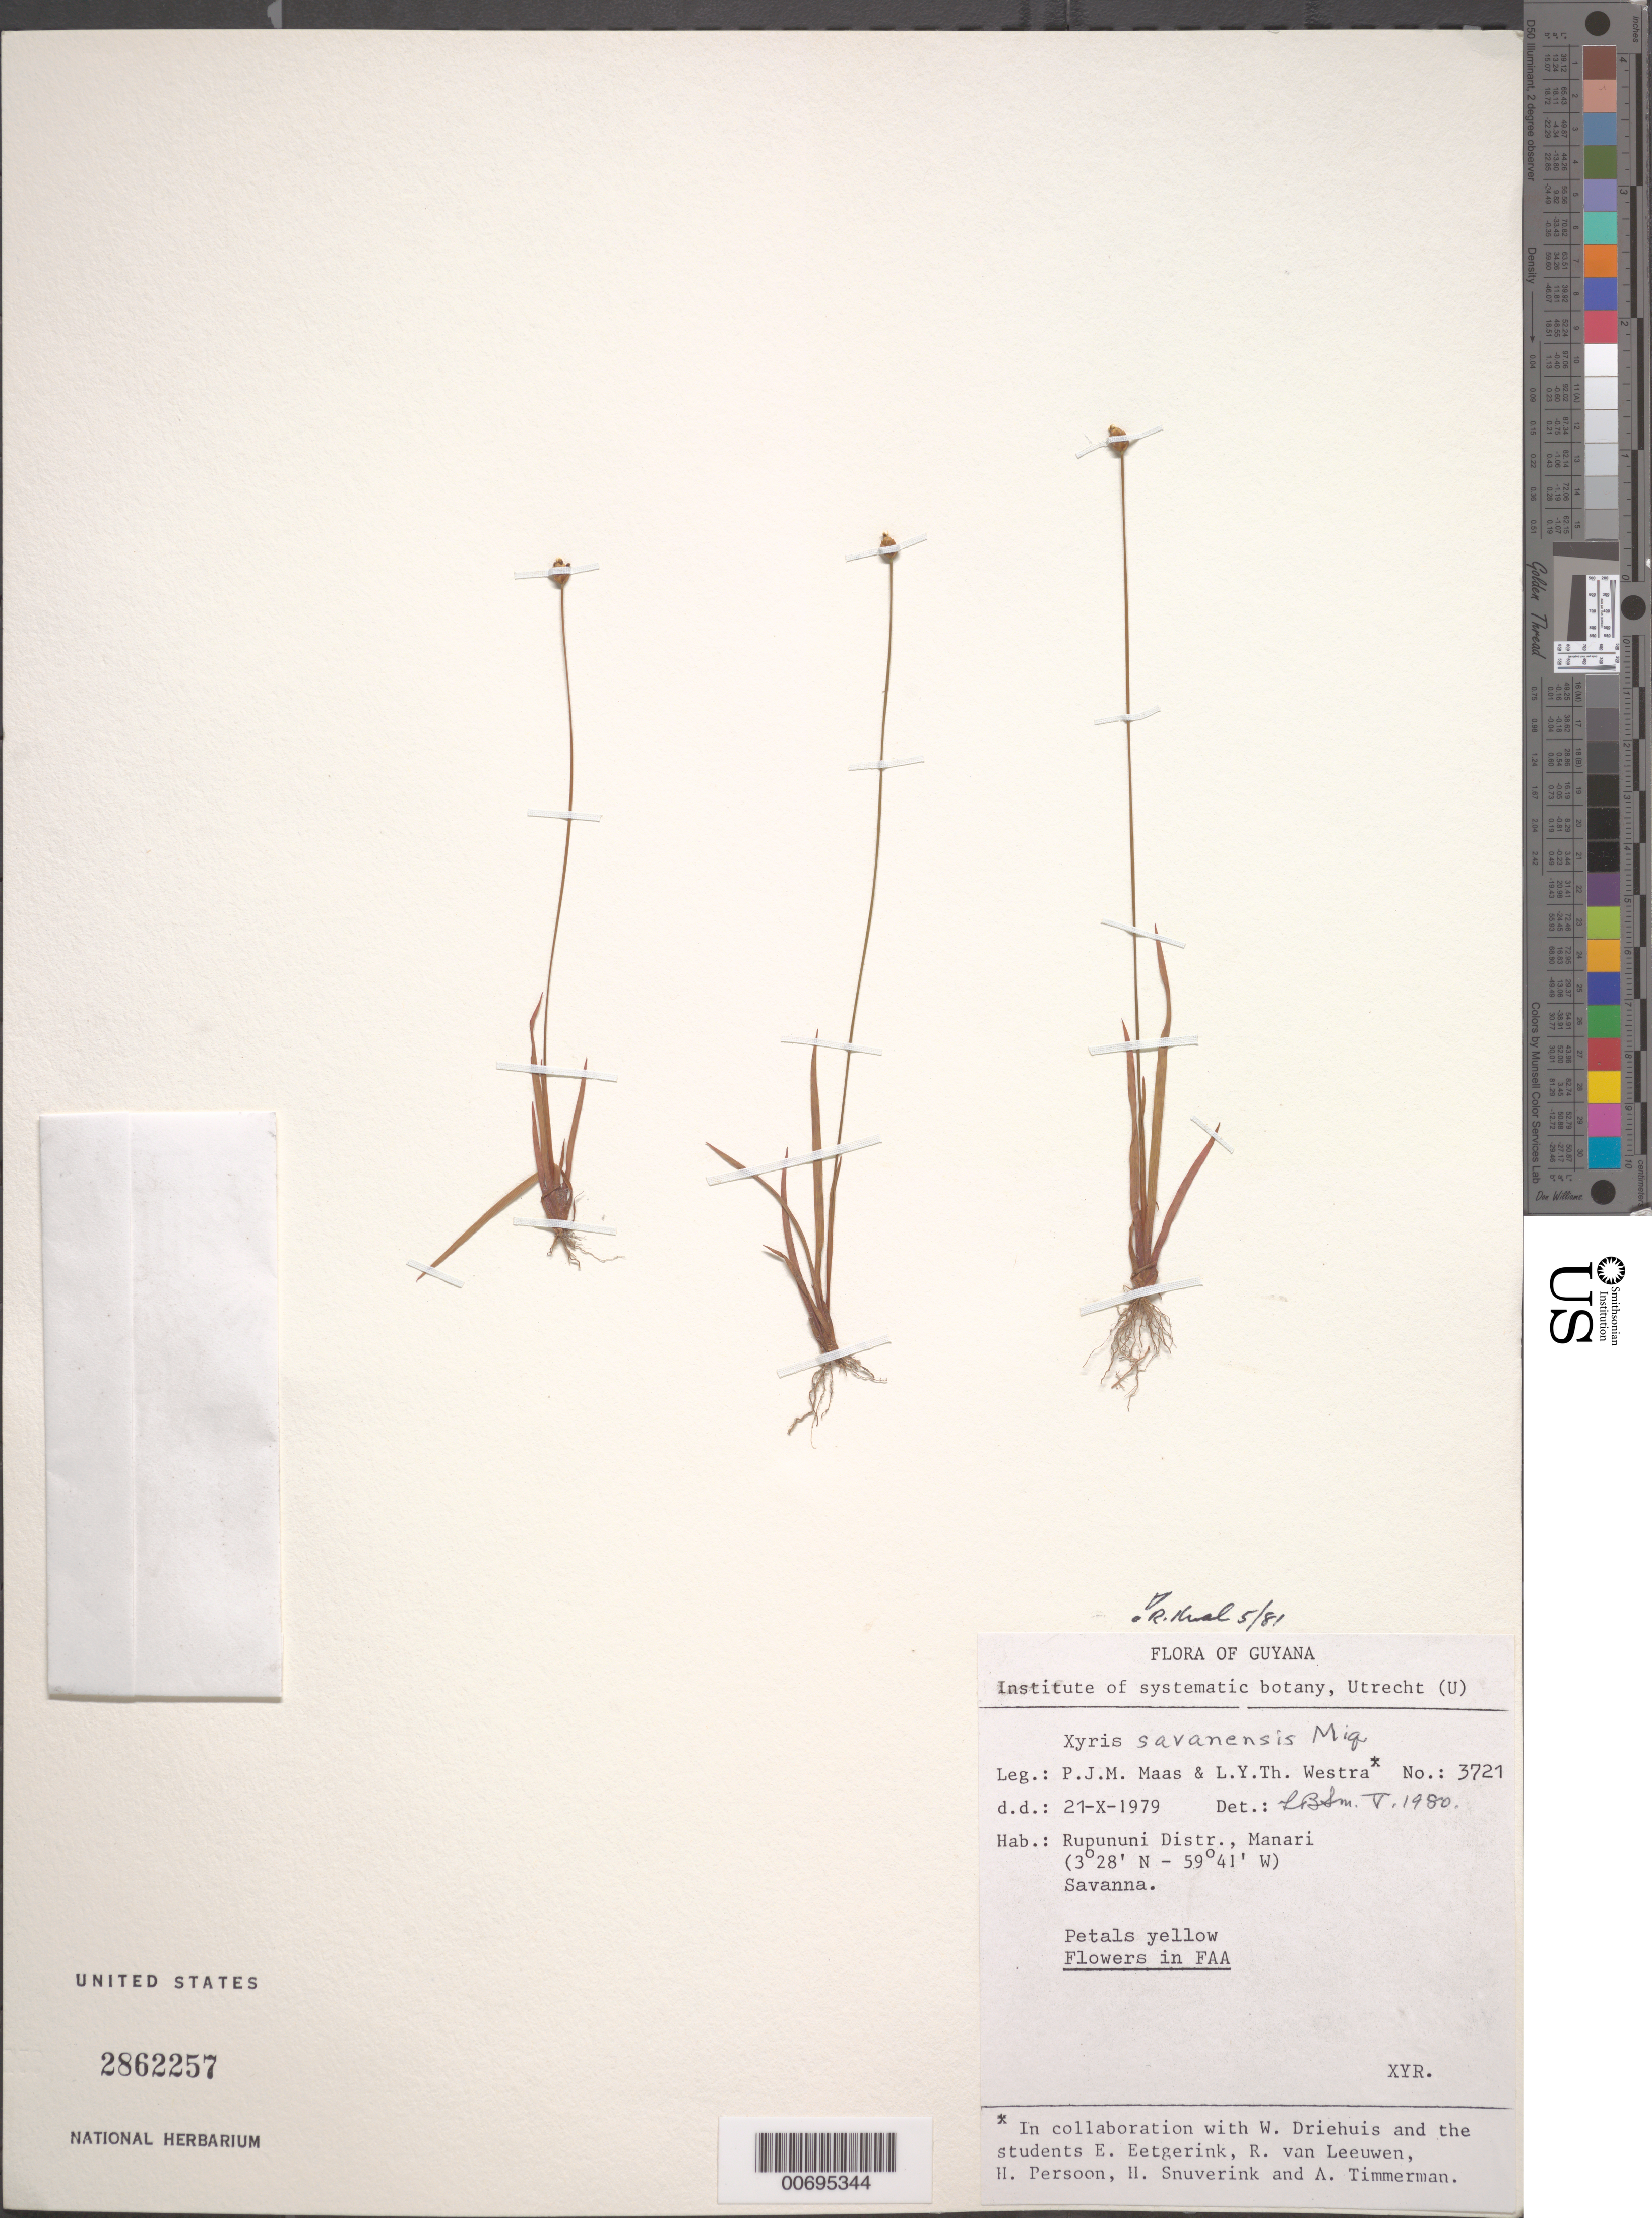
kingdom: Plantae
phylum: Tracheophyta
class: Liliopsida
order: Poales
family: Xyridaceae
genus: Xyris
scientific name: Xyris savanensis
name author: Miq.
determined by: Kral, Robert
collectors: P. Maas, L. Y. T. Westra, W. Driehuis, E. Eetgerink, R. van Leeuwen, H. Persoon, J. H. Snuverink & A. Timmerman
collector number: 3721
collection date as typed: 21-Oct-79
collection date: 1979-10-21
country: Guyana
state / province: U. Takutu-U. Essequibo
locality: Rupununi Dist., Manari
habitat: Savanna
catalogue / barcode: US 2862257